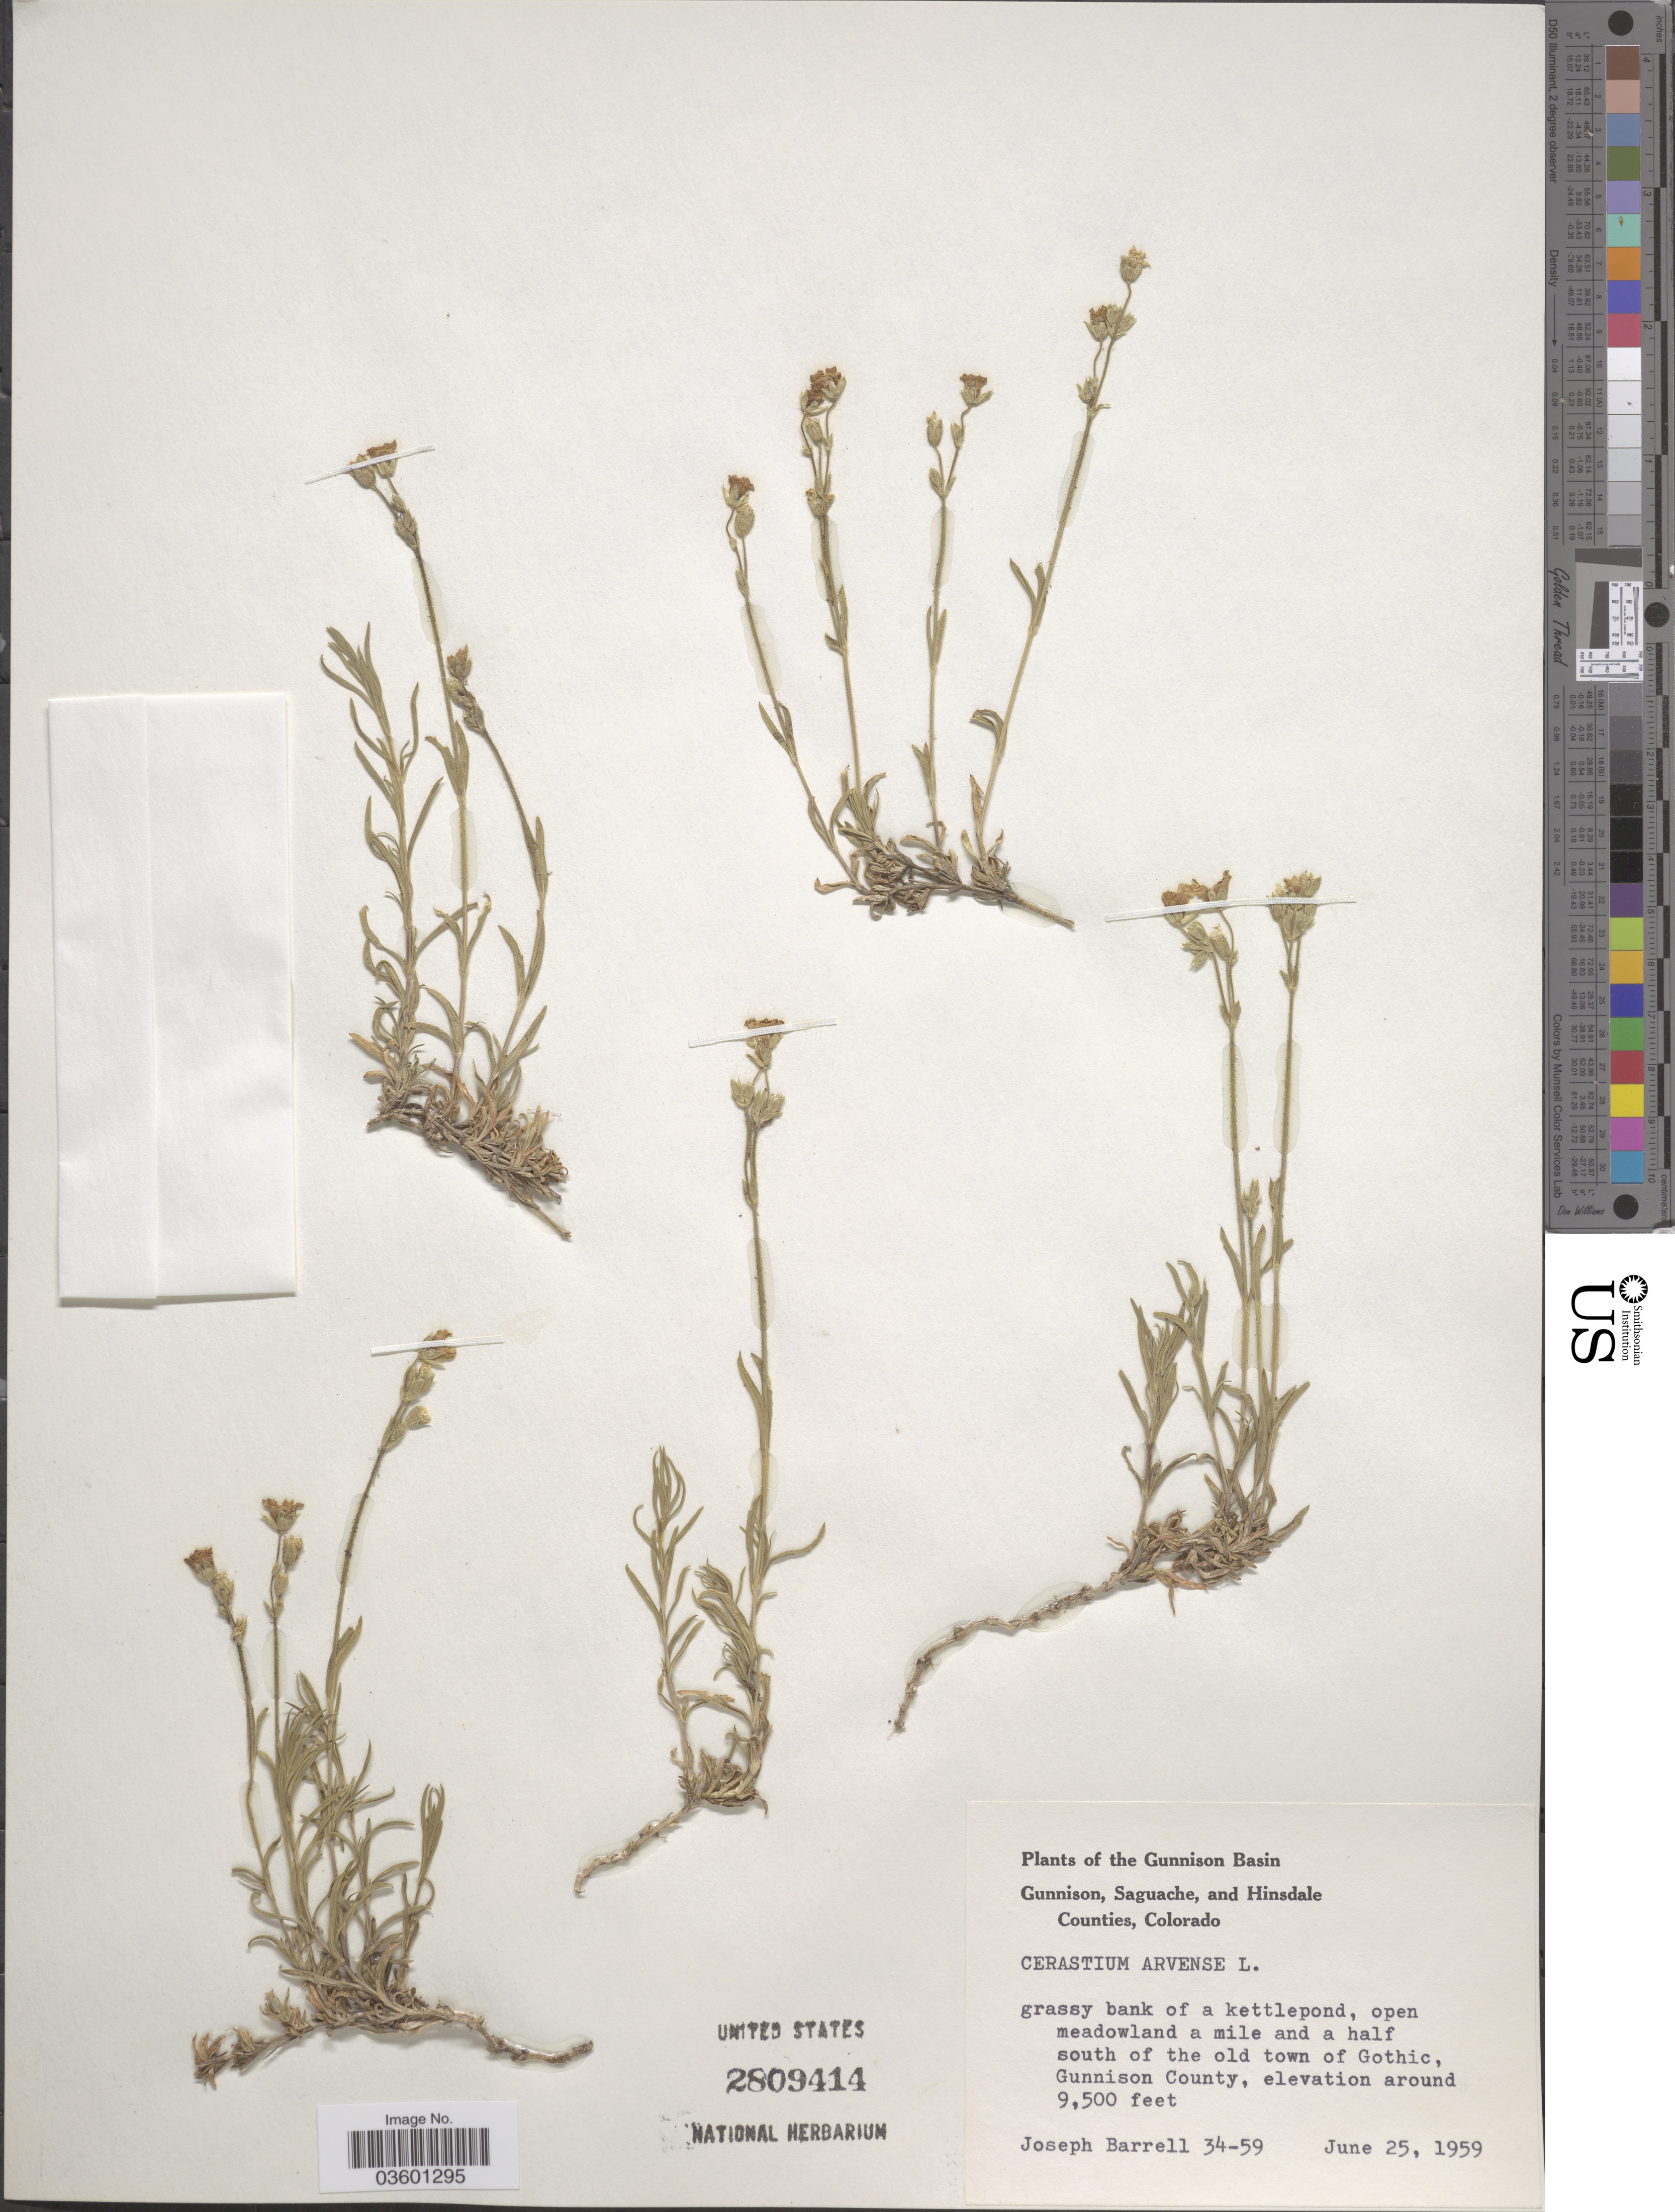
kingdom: Plantae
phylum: Tracheophyta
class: Magnoliopsida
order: Caryophyllales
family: Caryophyllaceae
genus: Cerastium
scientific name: Cerastium arvense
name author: L.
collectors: J. Barrell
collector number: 34-59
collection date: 1959-06-25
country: United States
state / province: Colorado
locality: Gunnison Basin. Gunnison County. Grassy bank of a kettlepond, open meadowland a mile and a half south of the old town of Gothic.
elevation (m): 2896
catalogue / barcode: US 2809414